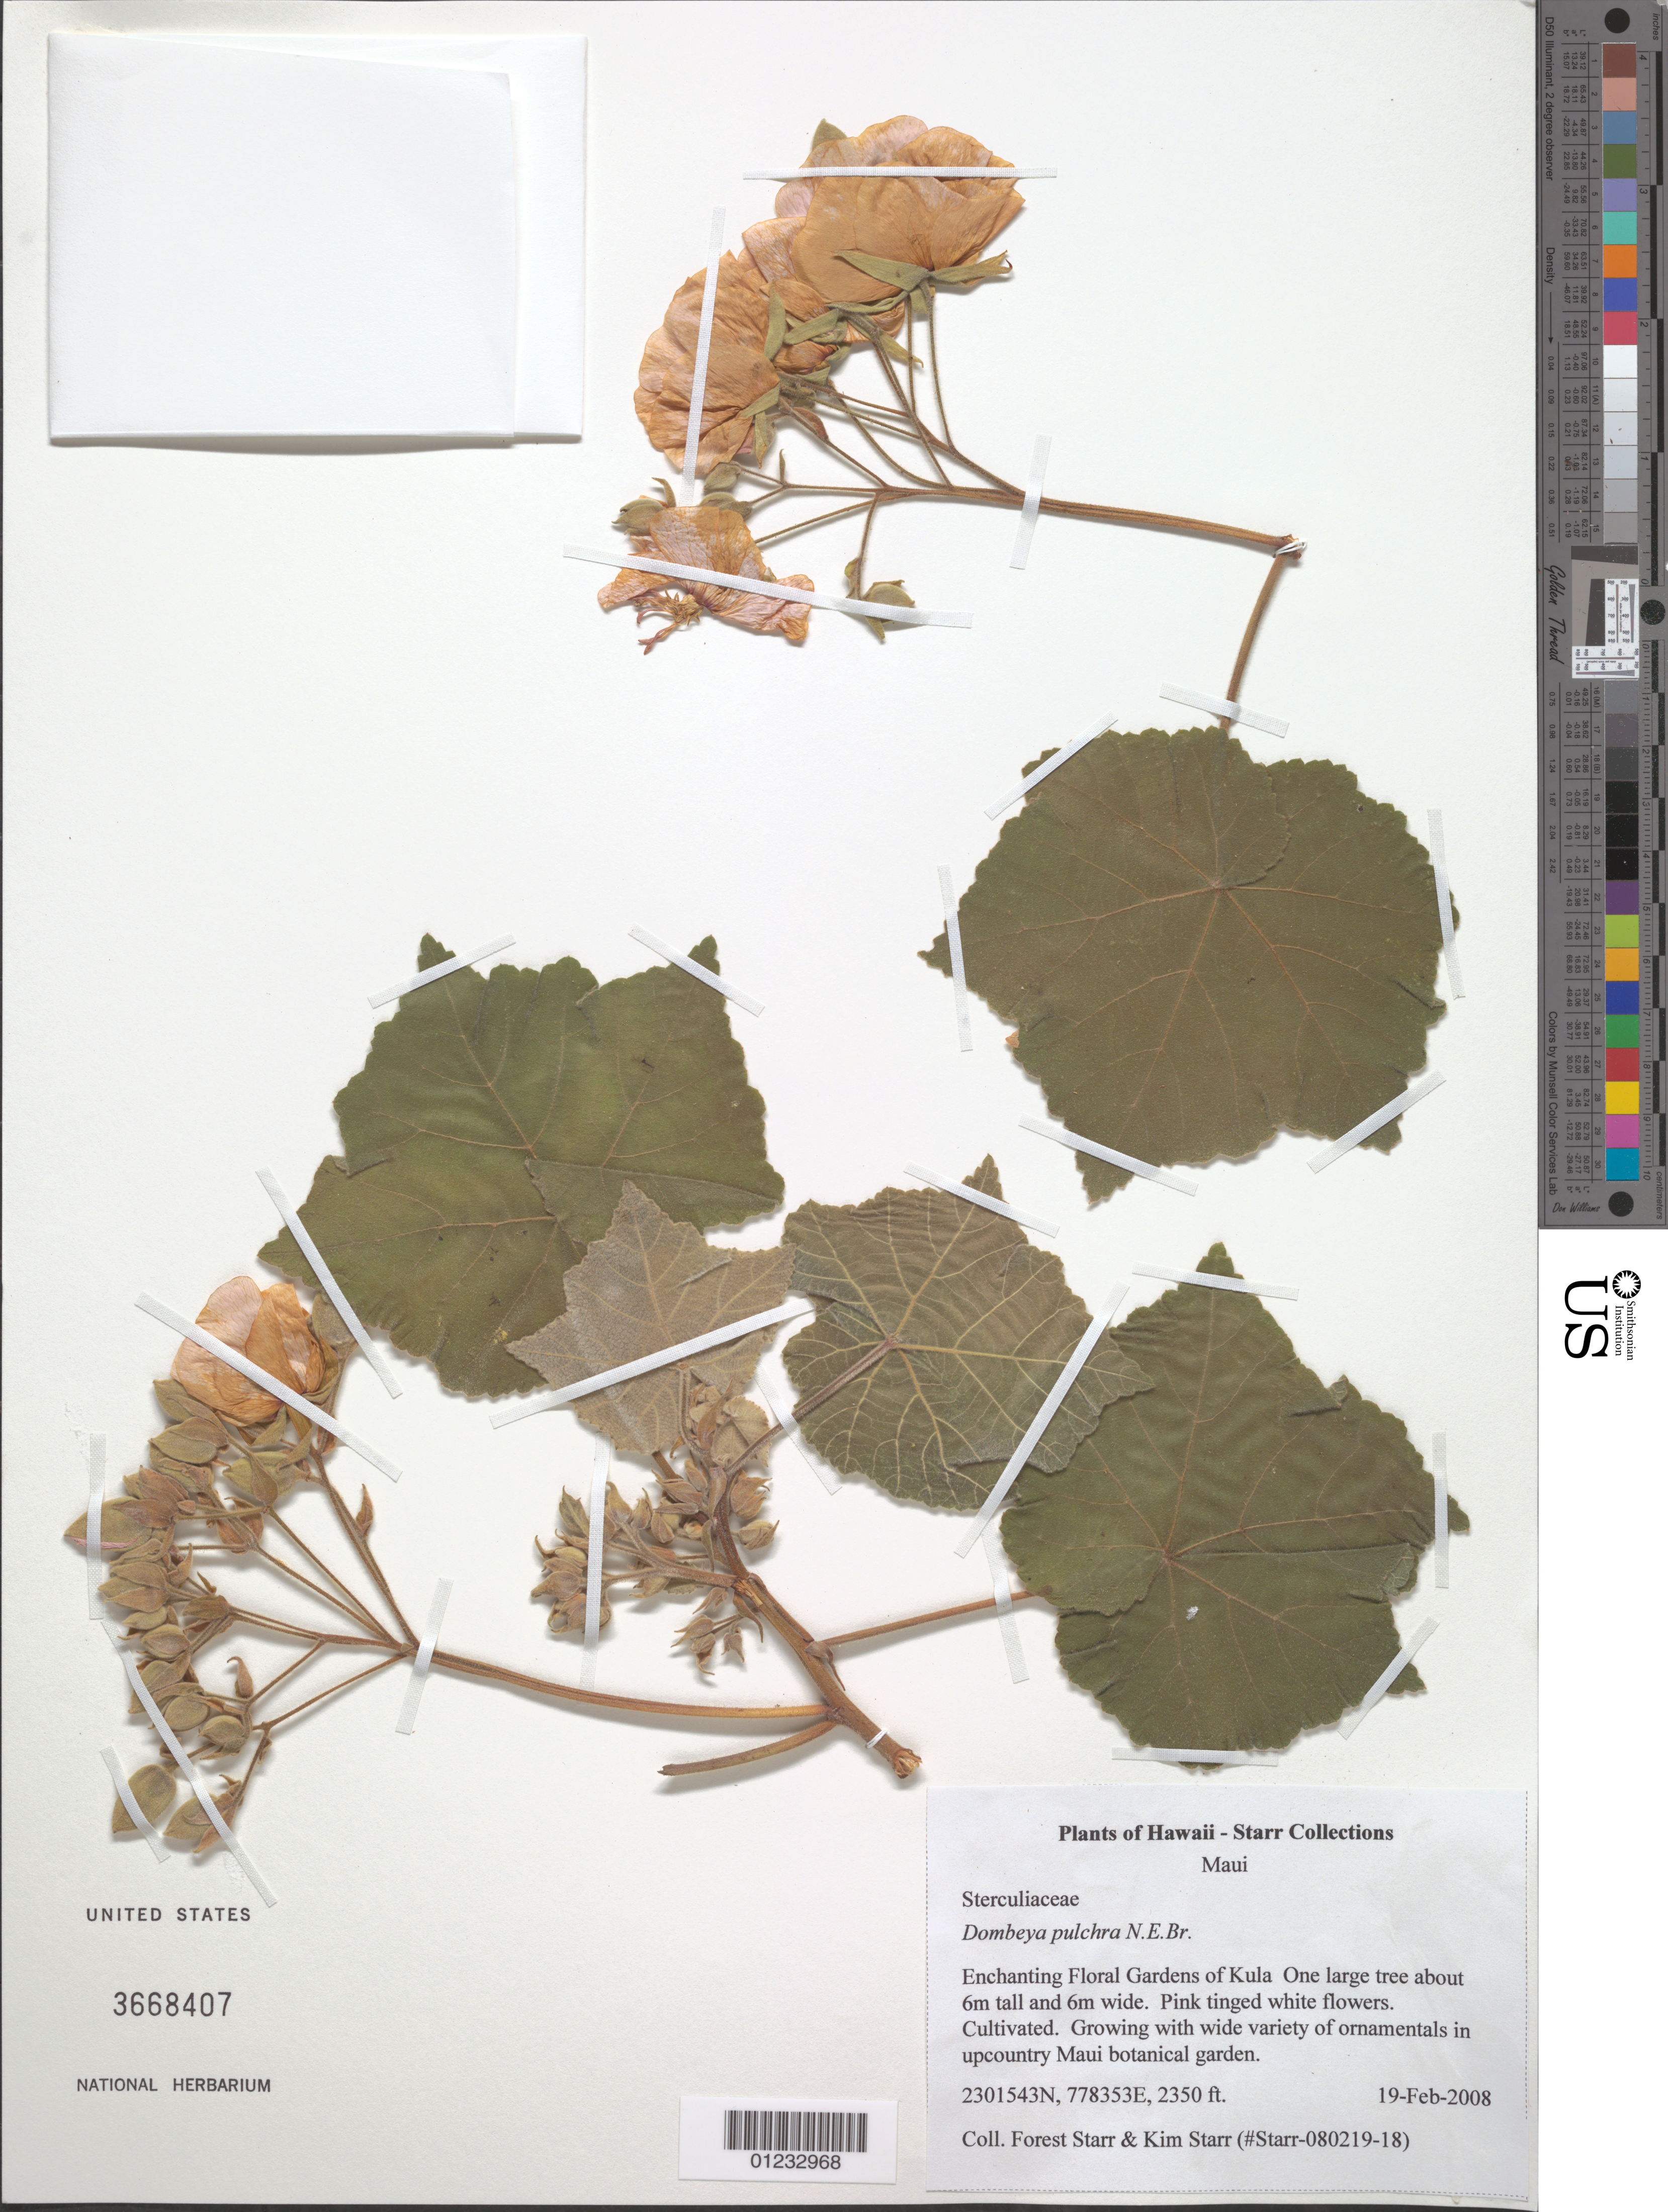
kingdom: Plantae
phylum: Tracheophyta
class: Magnoliopsida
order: Malvales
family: Malvaceae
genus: Dombeya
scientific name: Dombeya pulchra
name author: N.E. Br.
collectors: F. Starr & K. Starr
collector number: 080219-18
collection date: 2008-02-19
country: United States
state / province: Hawaii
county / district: Maui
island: Maui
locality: Enchanting Floral Gardens of Kula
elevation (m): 716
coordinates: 2301533 N, 778353 E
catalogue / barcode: US 3668407